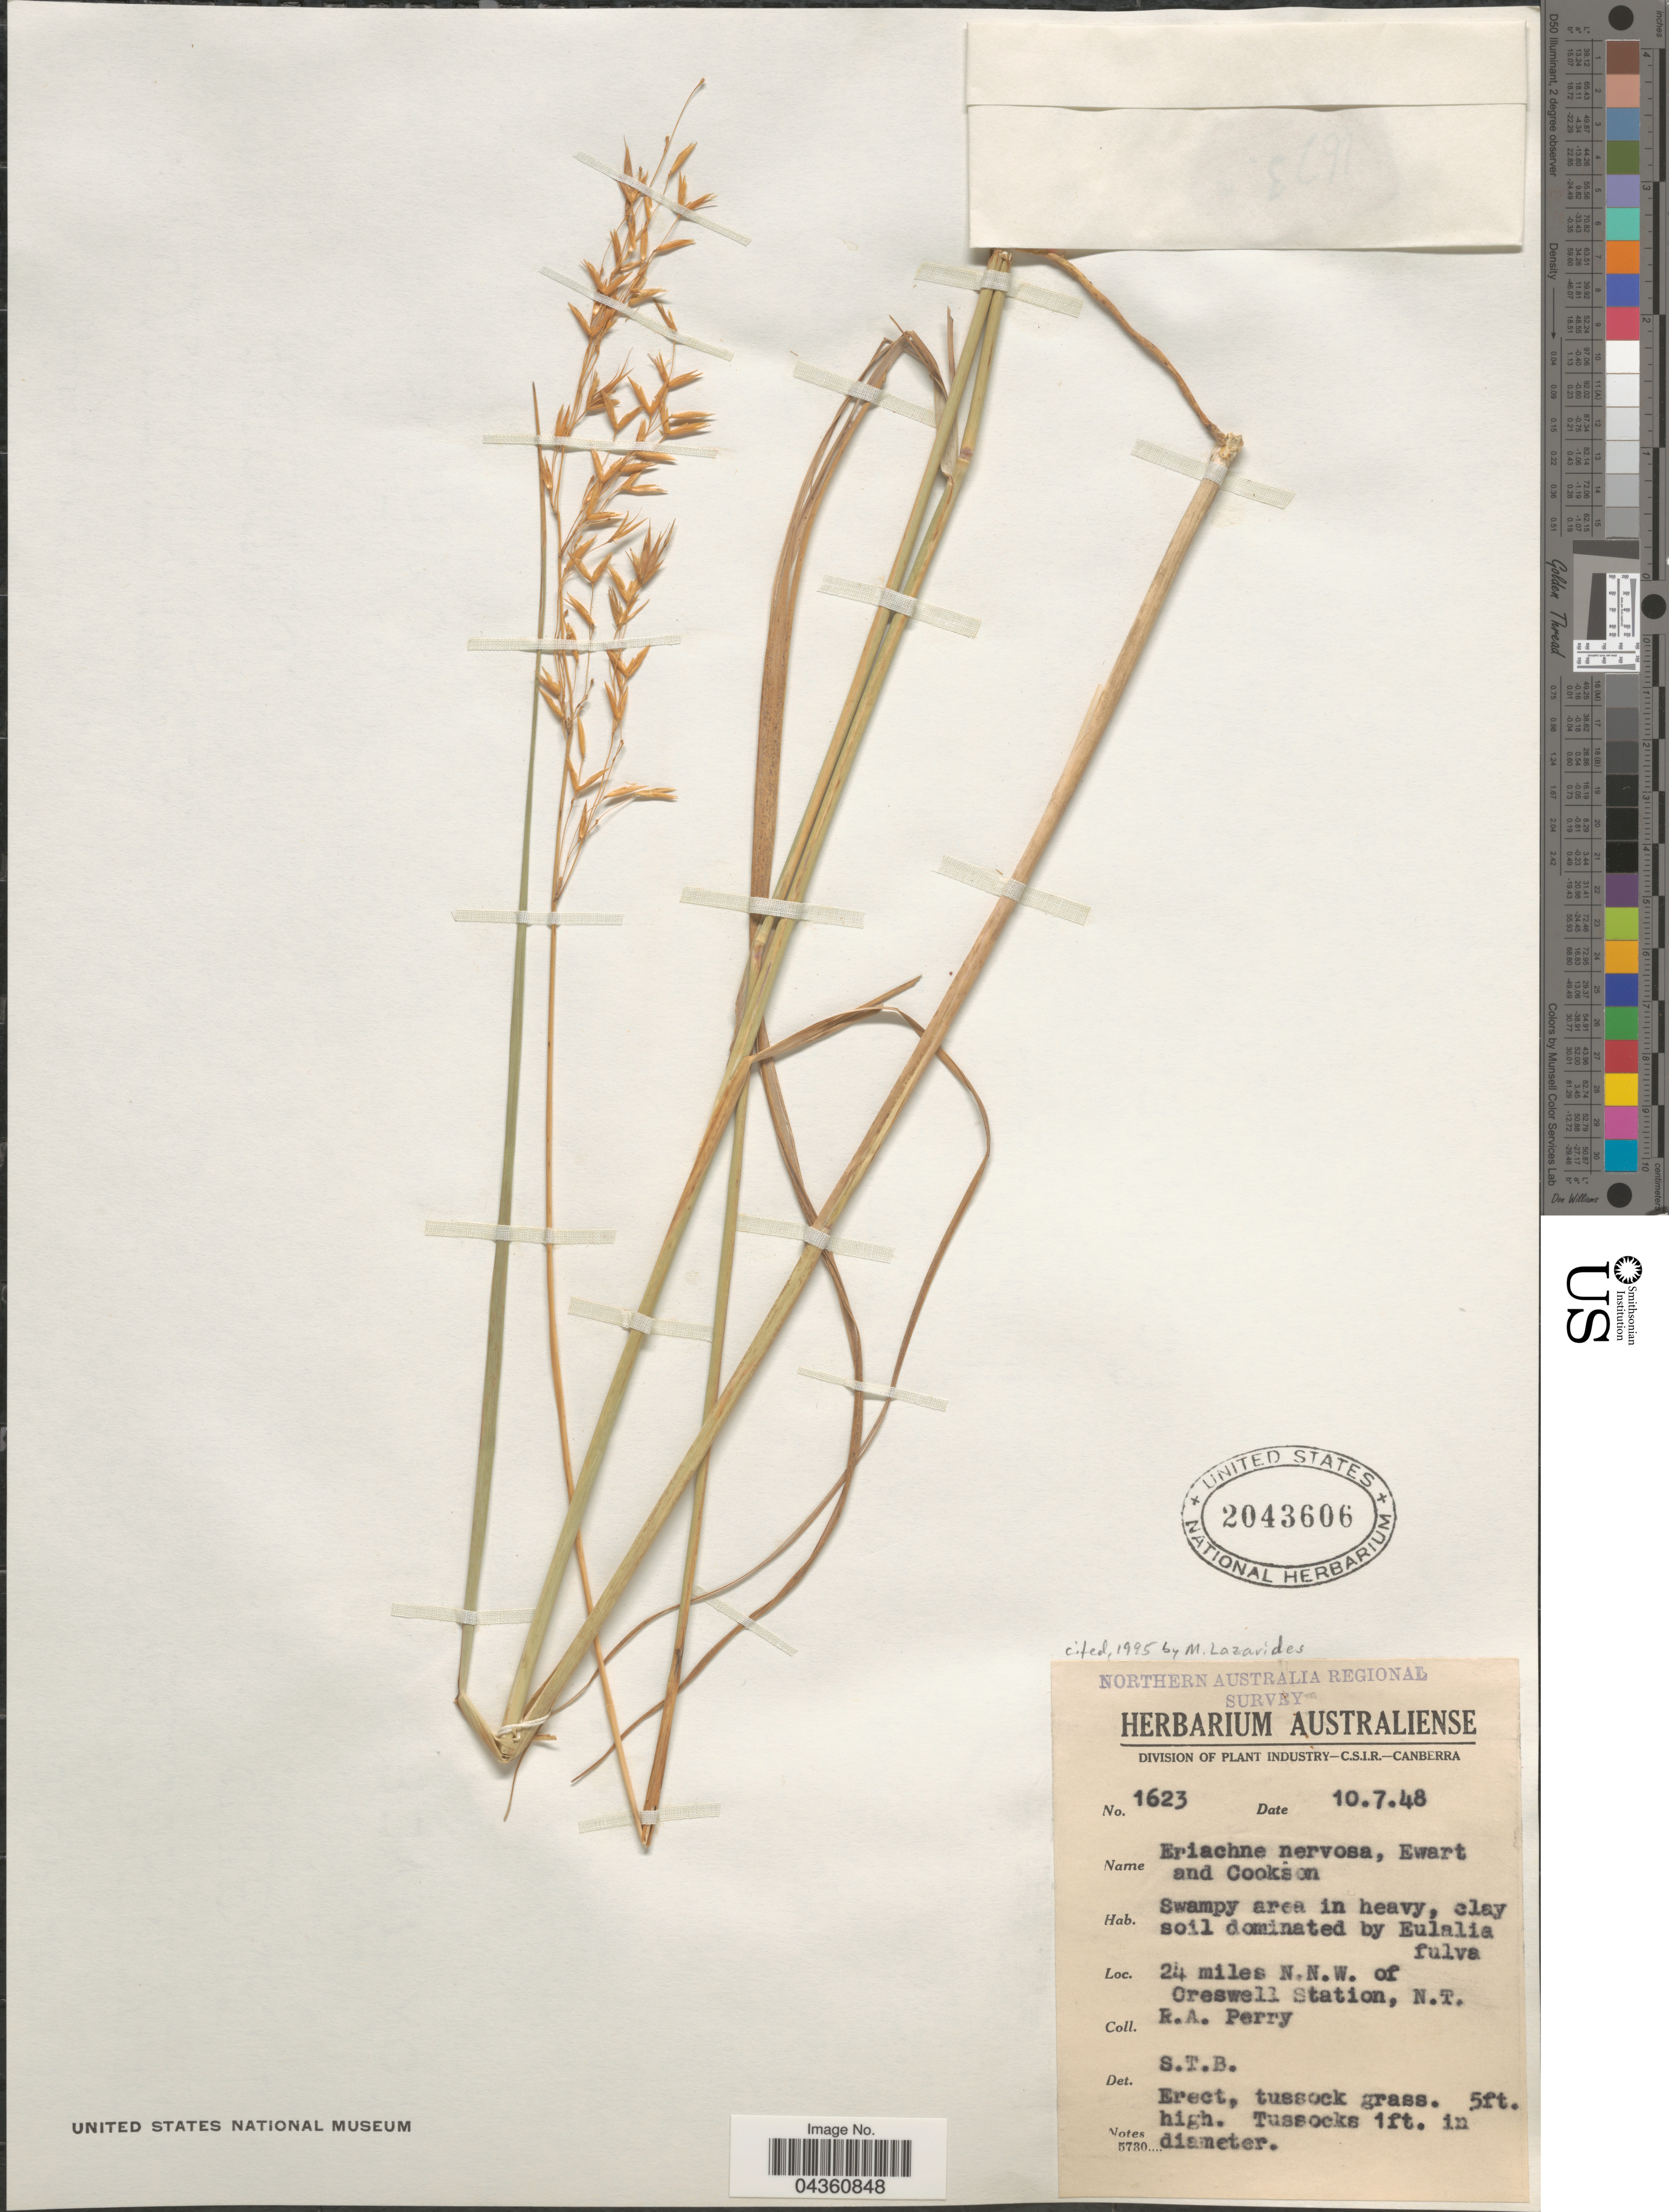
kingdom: Plantae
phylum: Tracheophyta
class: Liliopsida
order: Poales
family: Poaceae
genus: Eriachne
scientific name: Eriachne nervosa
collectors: Perry, R. A.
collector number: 1623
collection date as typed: Transcribed d/m/y: 10/7/48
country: Australia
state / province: Northern Territory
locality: Northern Australia Regional Survey. 24 miles N.N.W. of Creswell Station.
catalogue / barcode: US 2043606